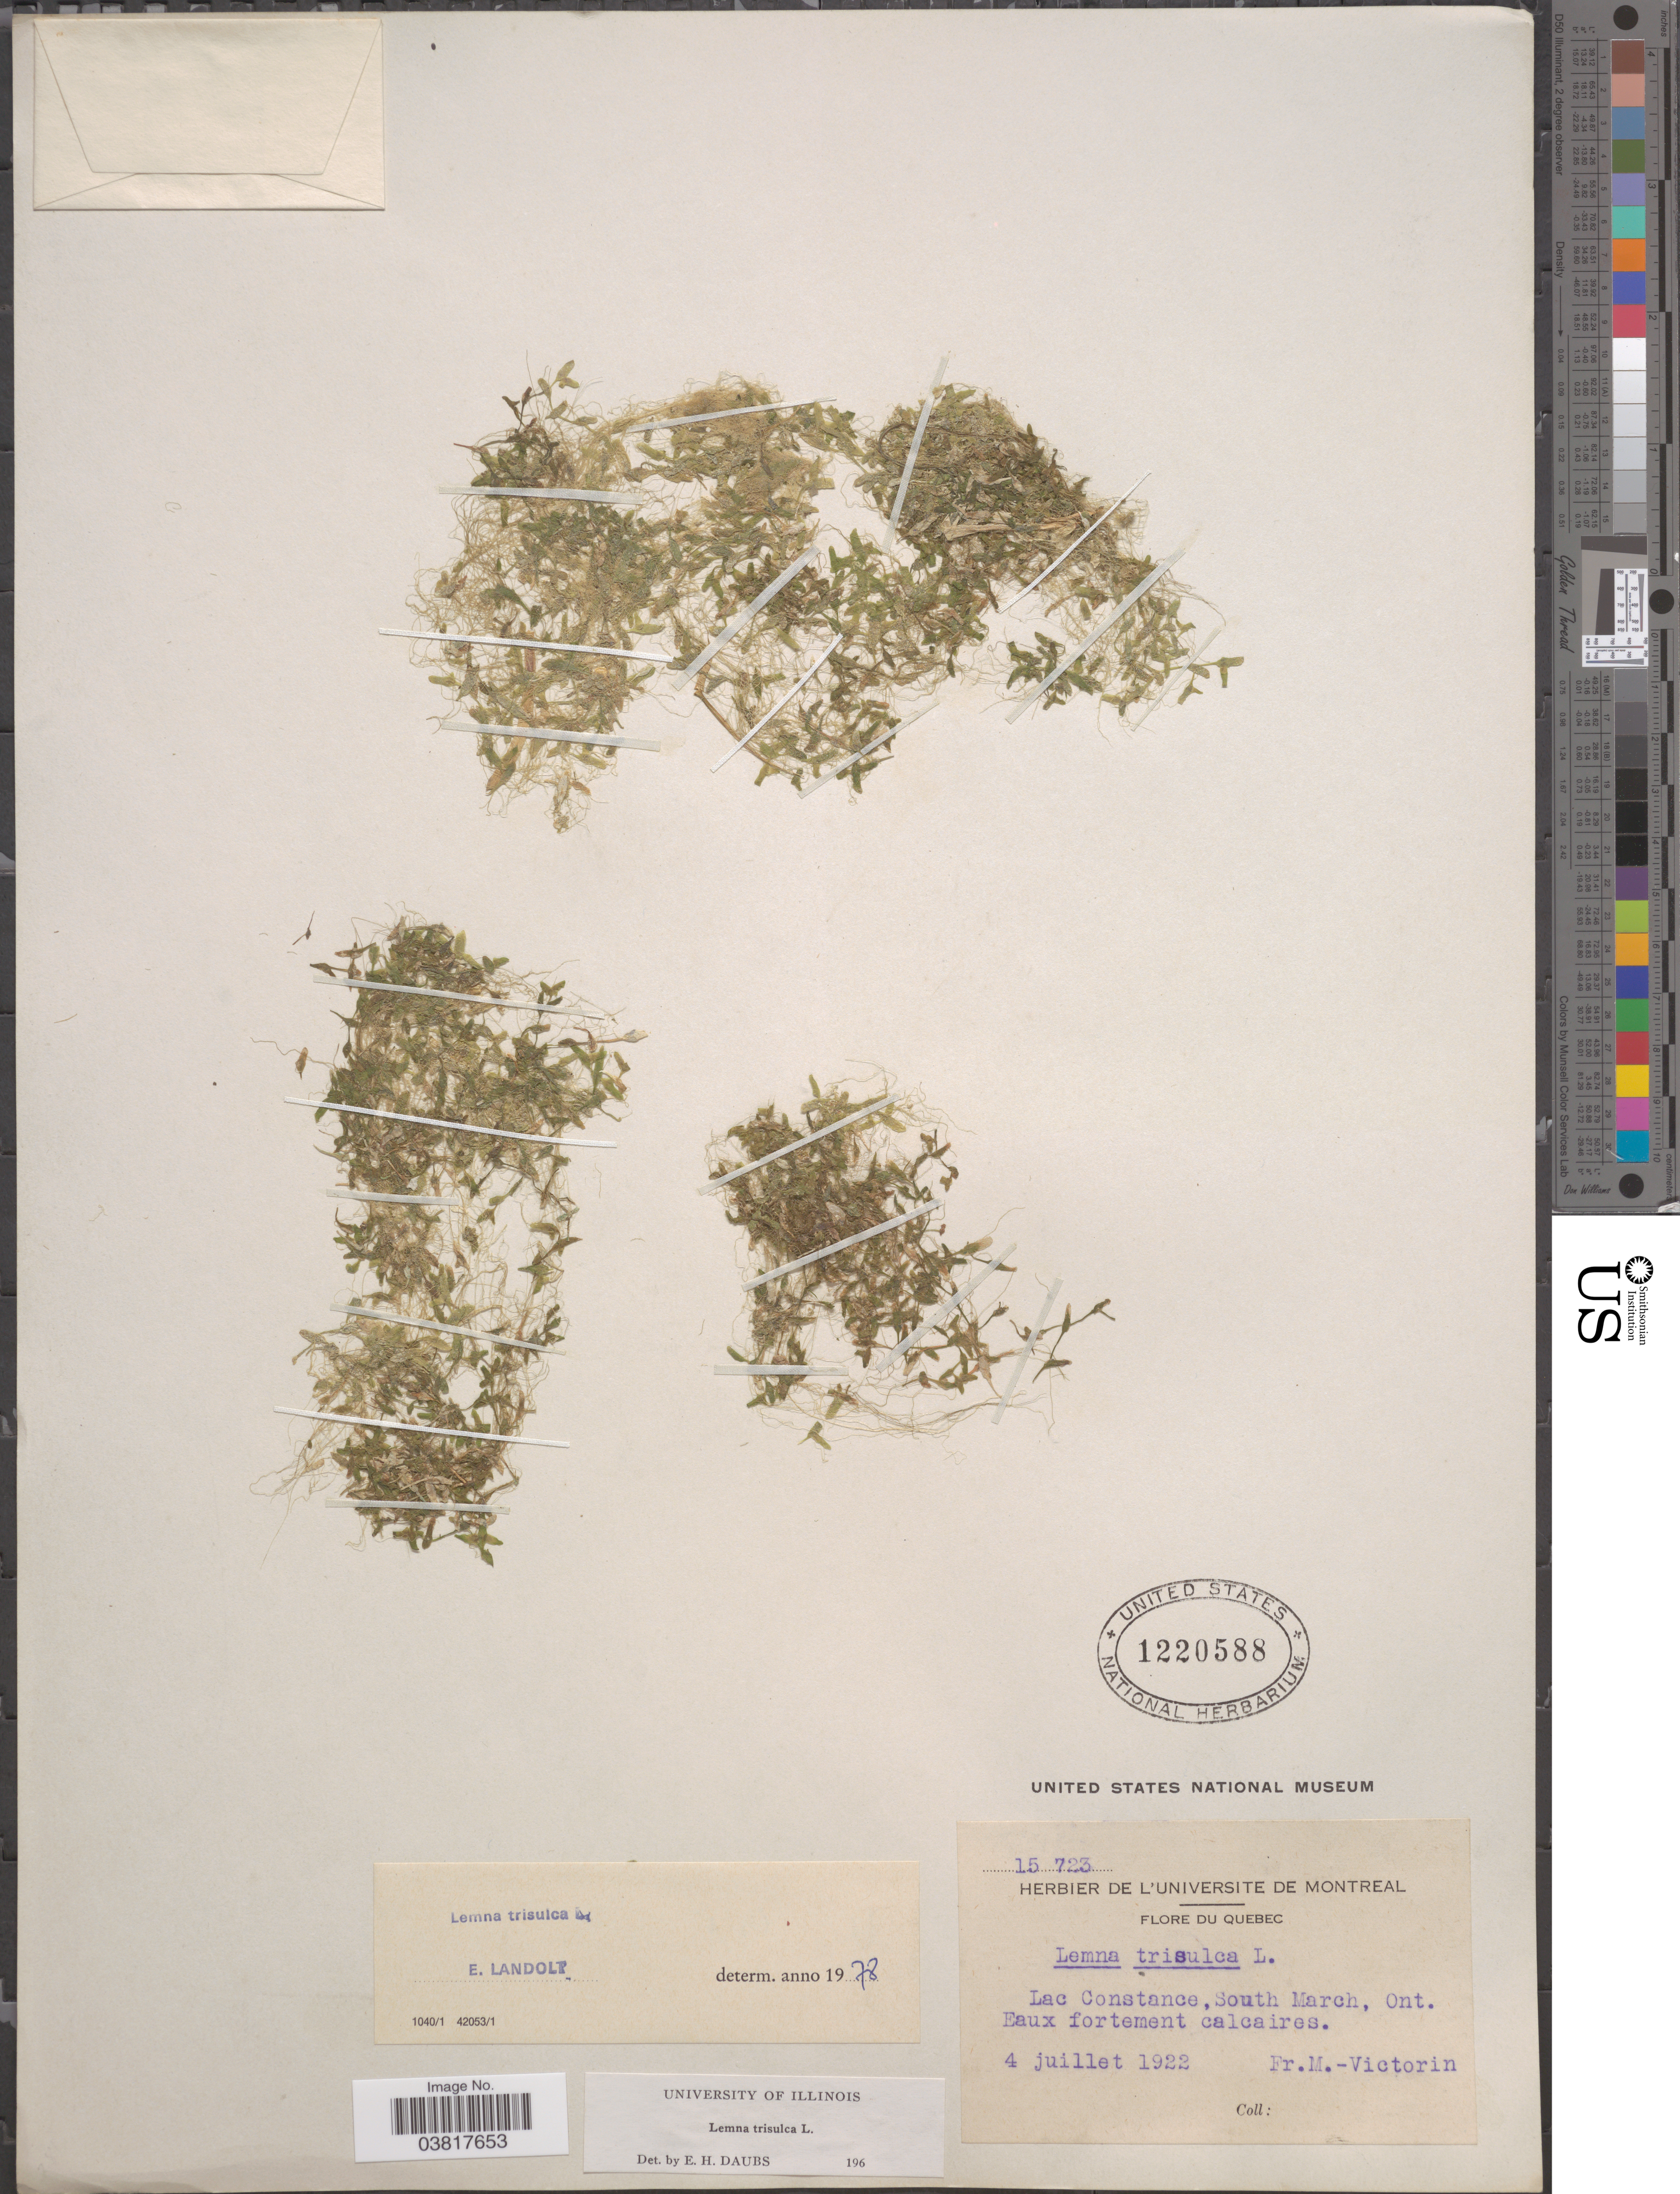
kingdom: Plantae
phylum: Tracheophyta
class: Liliopsida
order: Alismatales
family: Araceae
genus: Lemna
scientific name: Lemna trisulca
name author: L.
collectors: F. Marie-Victorin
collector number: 15723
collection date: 1922-07-04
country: Canada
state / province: Quebec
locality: Lac Constance, South March, Ont. Eaux fortement calcaires.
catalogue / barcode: US 1220588